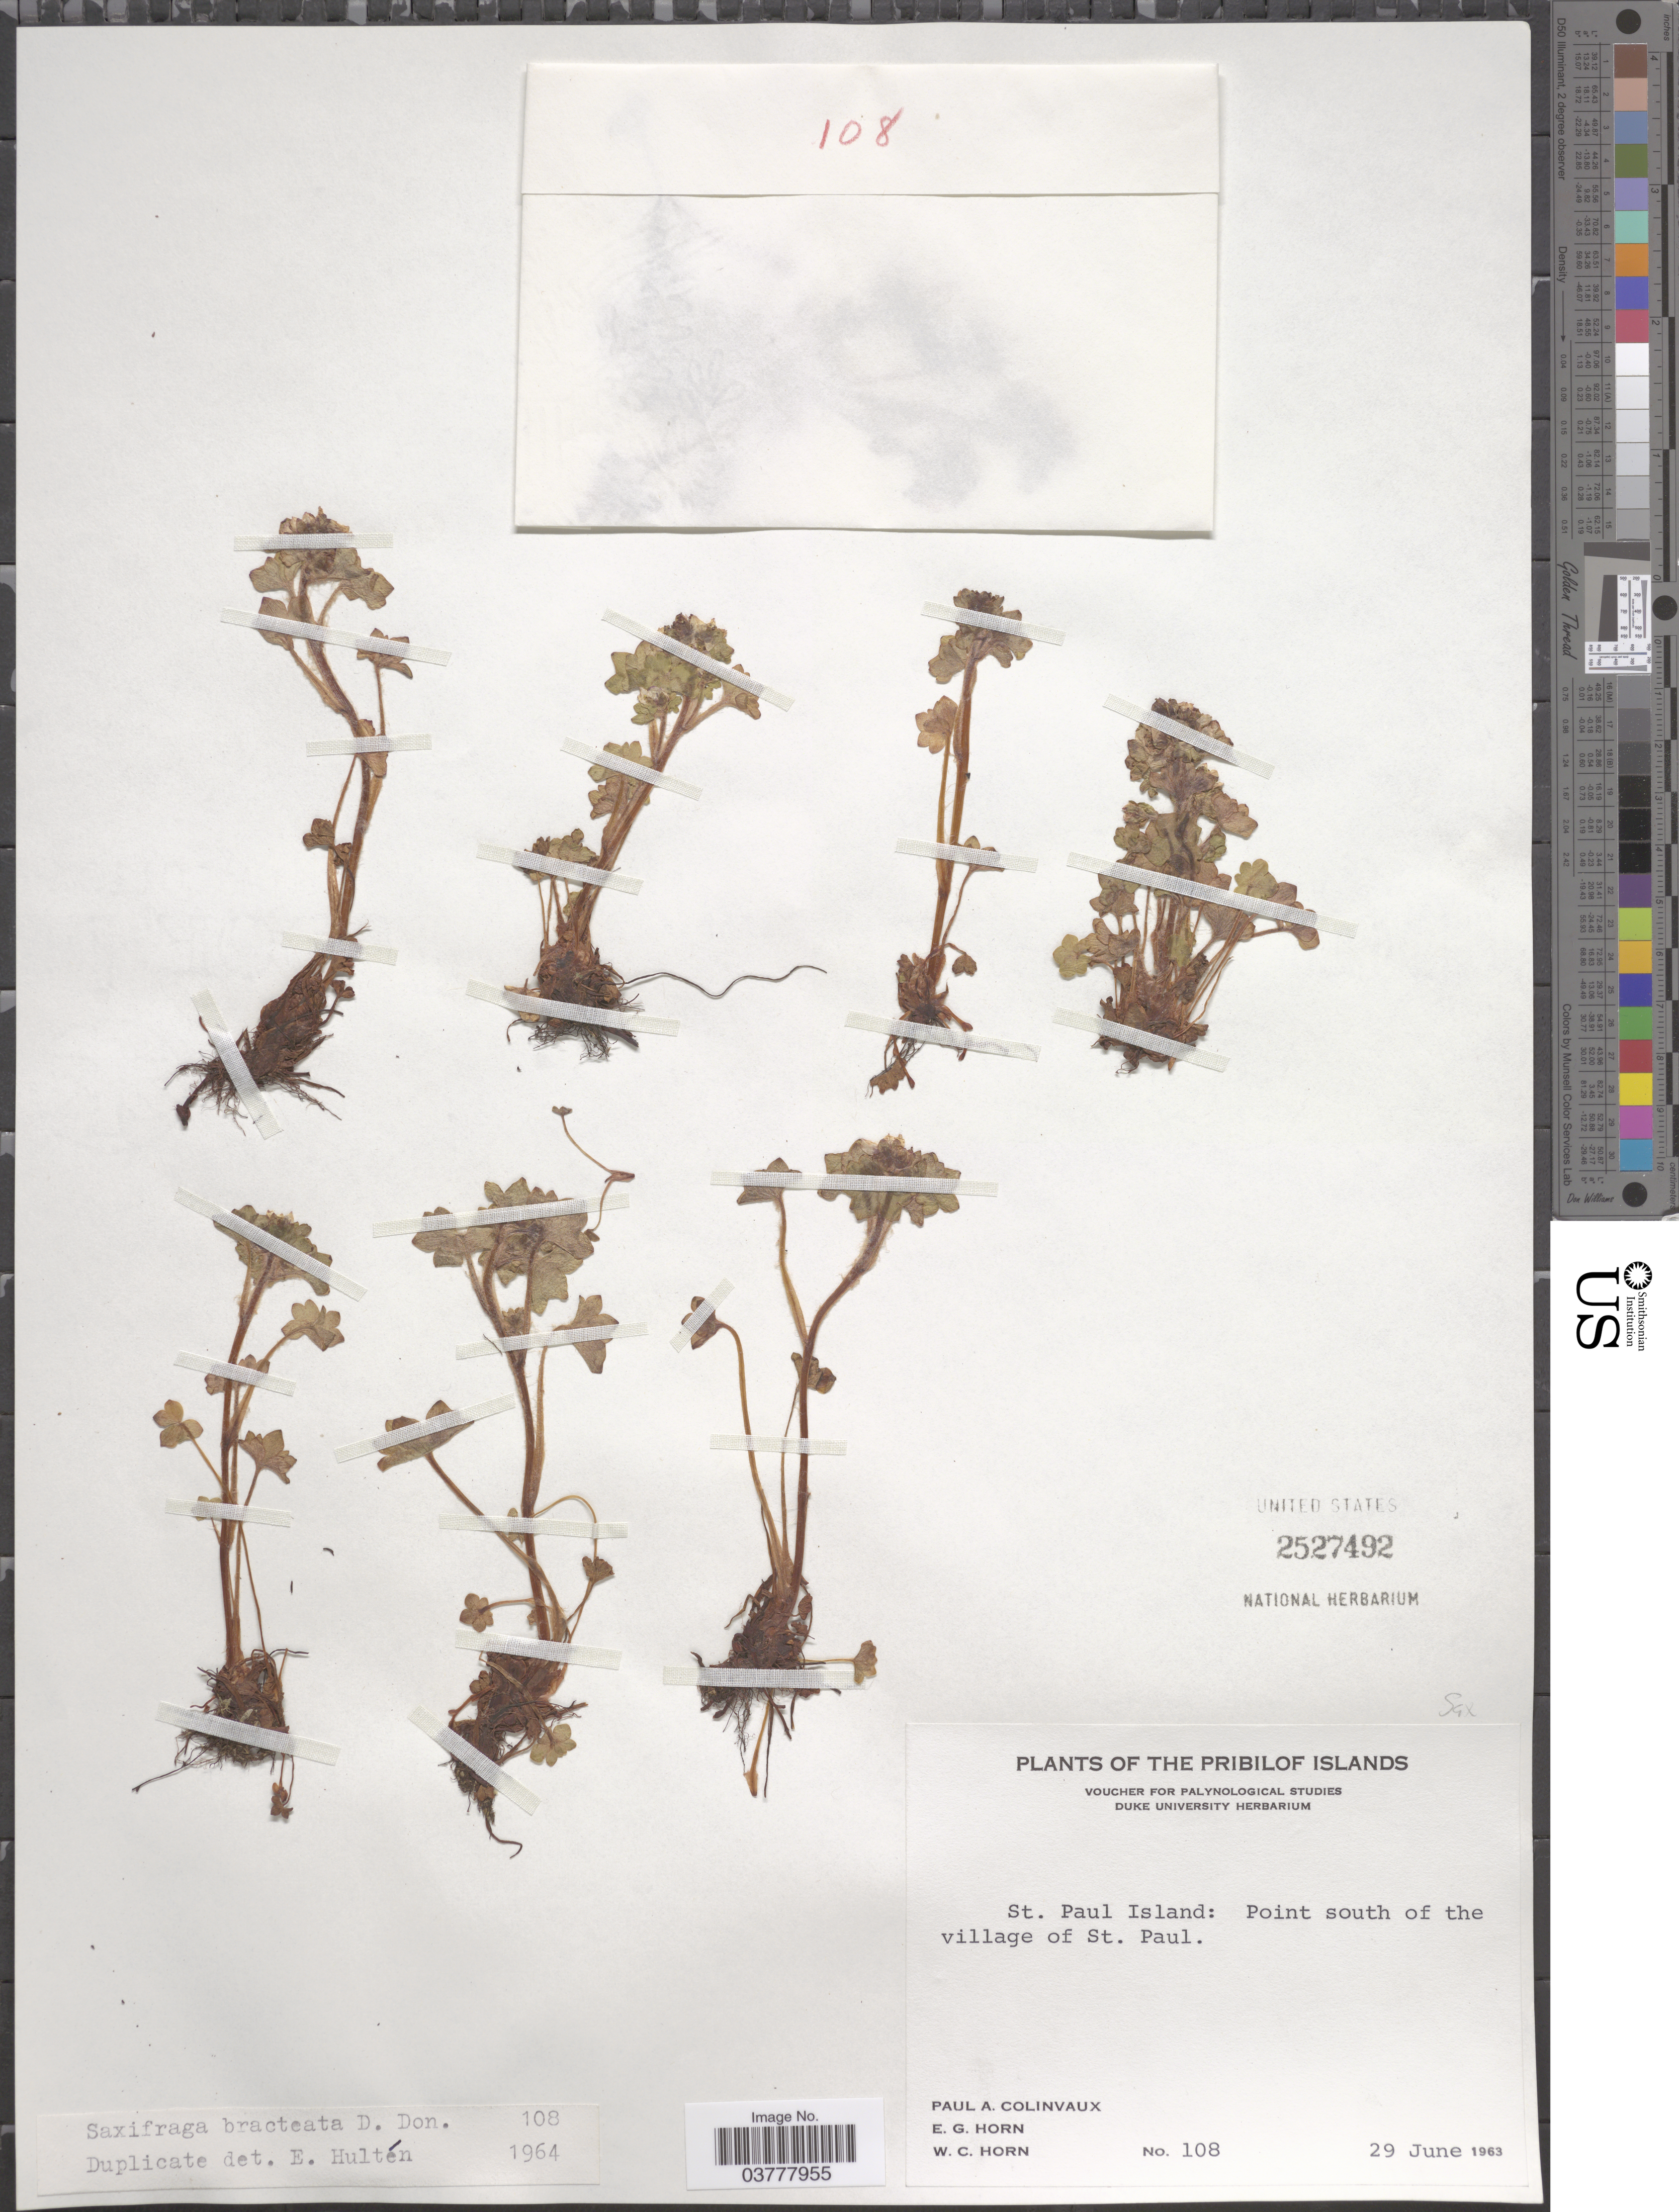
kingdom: Plantae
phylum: Tracheophyta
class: Magnoliopsida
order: Saxifragales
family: Saxifragaceae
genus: Saxifraga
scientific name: Saxifraga bracteata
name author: D. Don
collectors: P. Colinvaux, E. Horn & W. Horn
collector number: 108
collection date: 1963-06-29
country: United States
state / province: Alaska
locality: The Pribilof Islands. St. Paul Island: Point south of the village of St. Paul.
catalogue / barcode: US 2527492